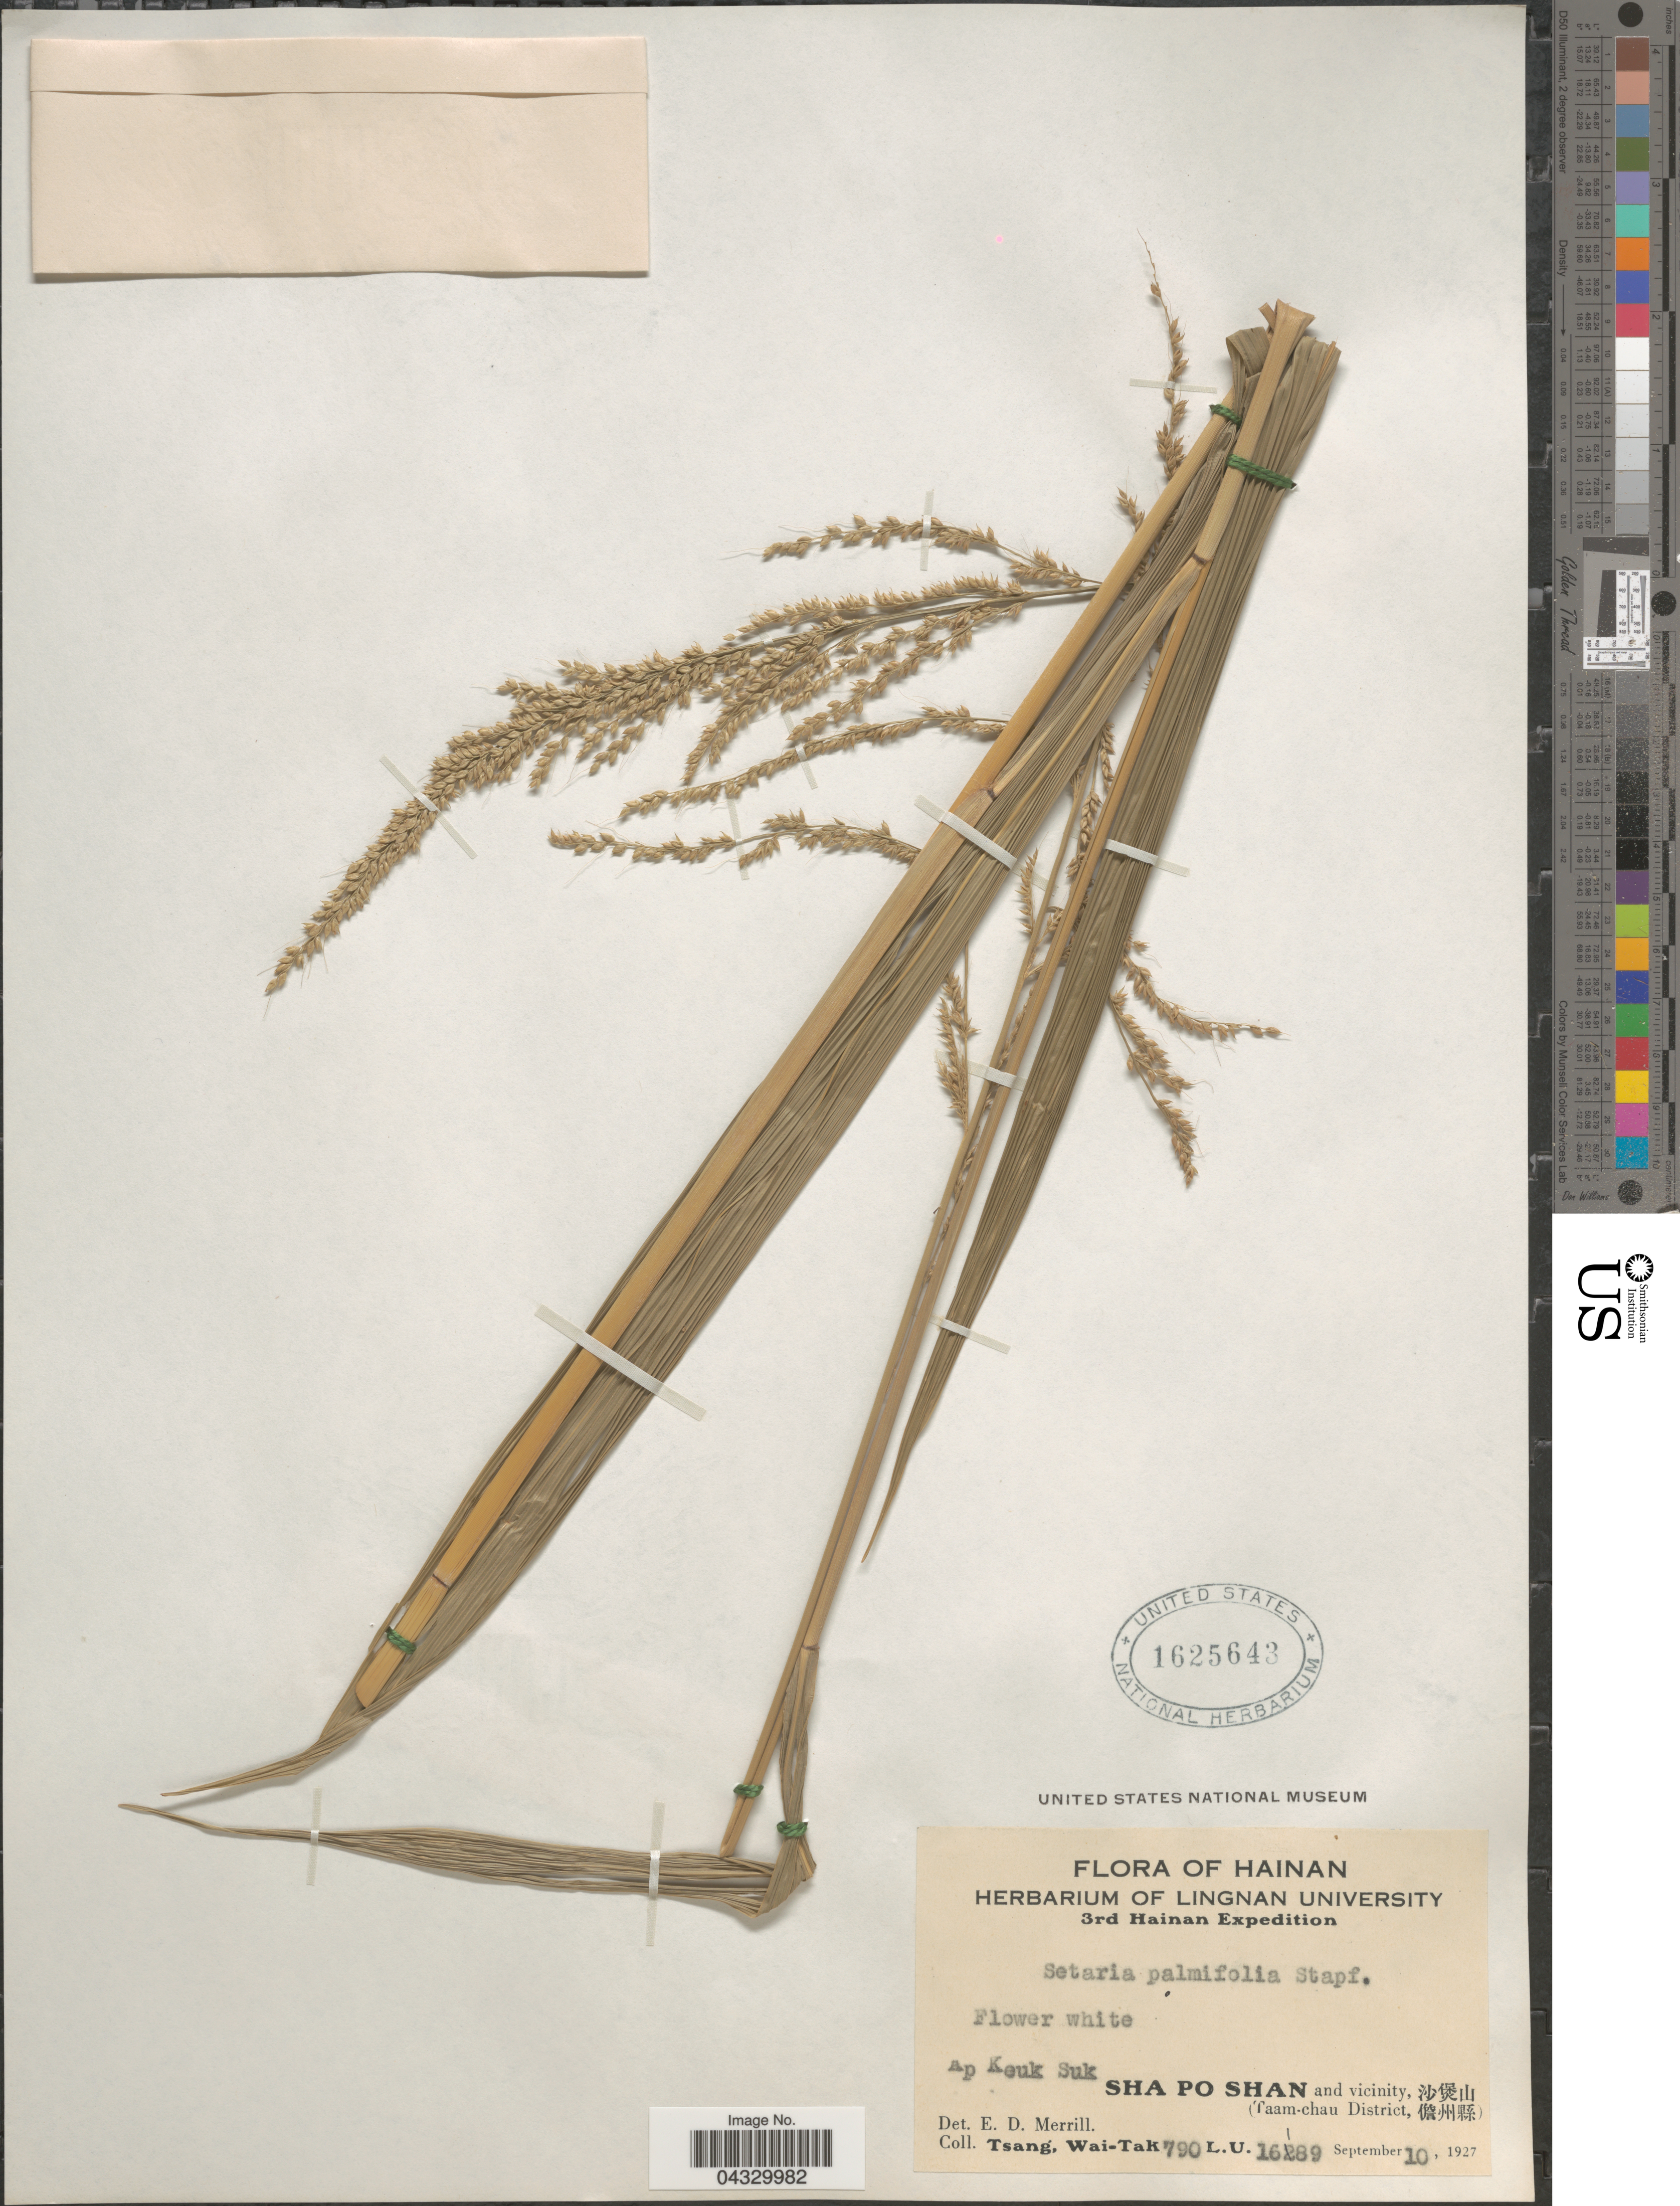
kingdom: Plantae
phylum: Tracheophyta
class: Liliopsida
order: Poales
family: Poaceae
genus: Setaria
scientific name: Setaria palmifolia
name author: (J. Koenig) Stapf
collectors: W. T. Tsang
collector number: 790 L.U.16189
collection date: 1927-09-10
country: China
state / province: Hainan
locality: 3rd Hainan E[Foreign script]pedition. Ap Keuk Suk. Sha Po Shan and vicinity, [Foreign script] (Taam-chau District, [Foreign script]).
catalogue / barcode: US 1625643